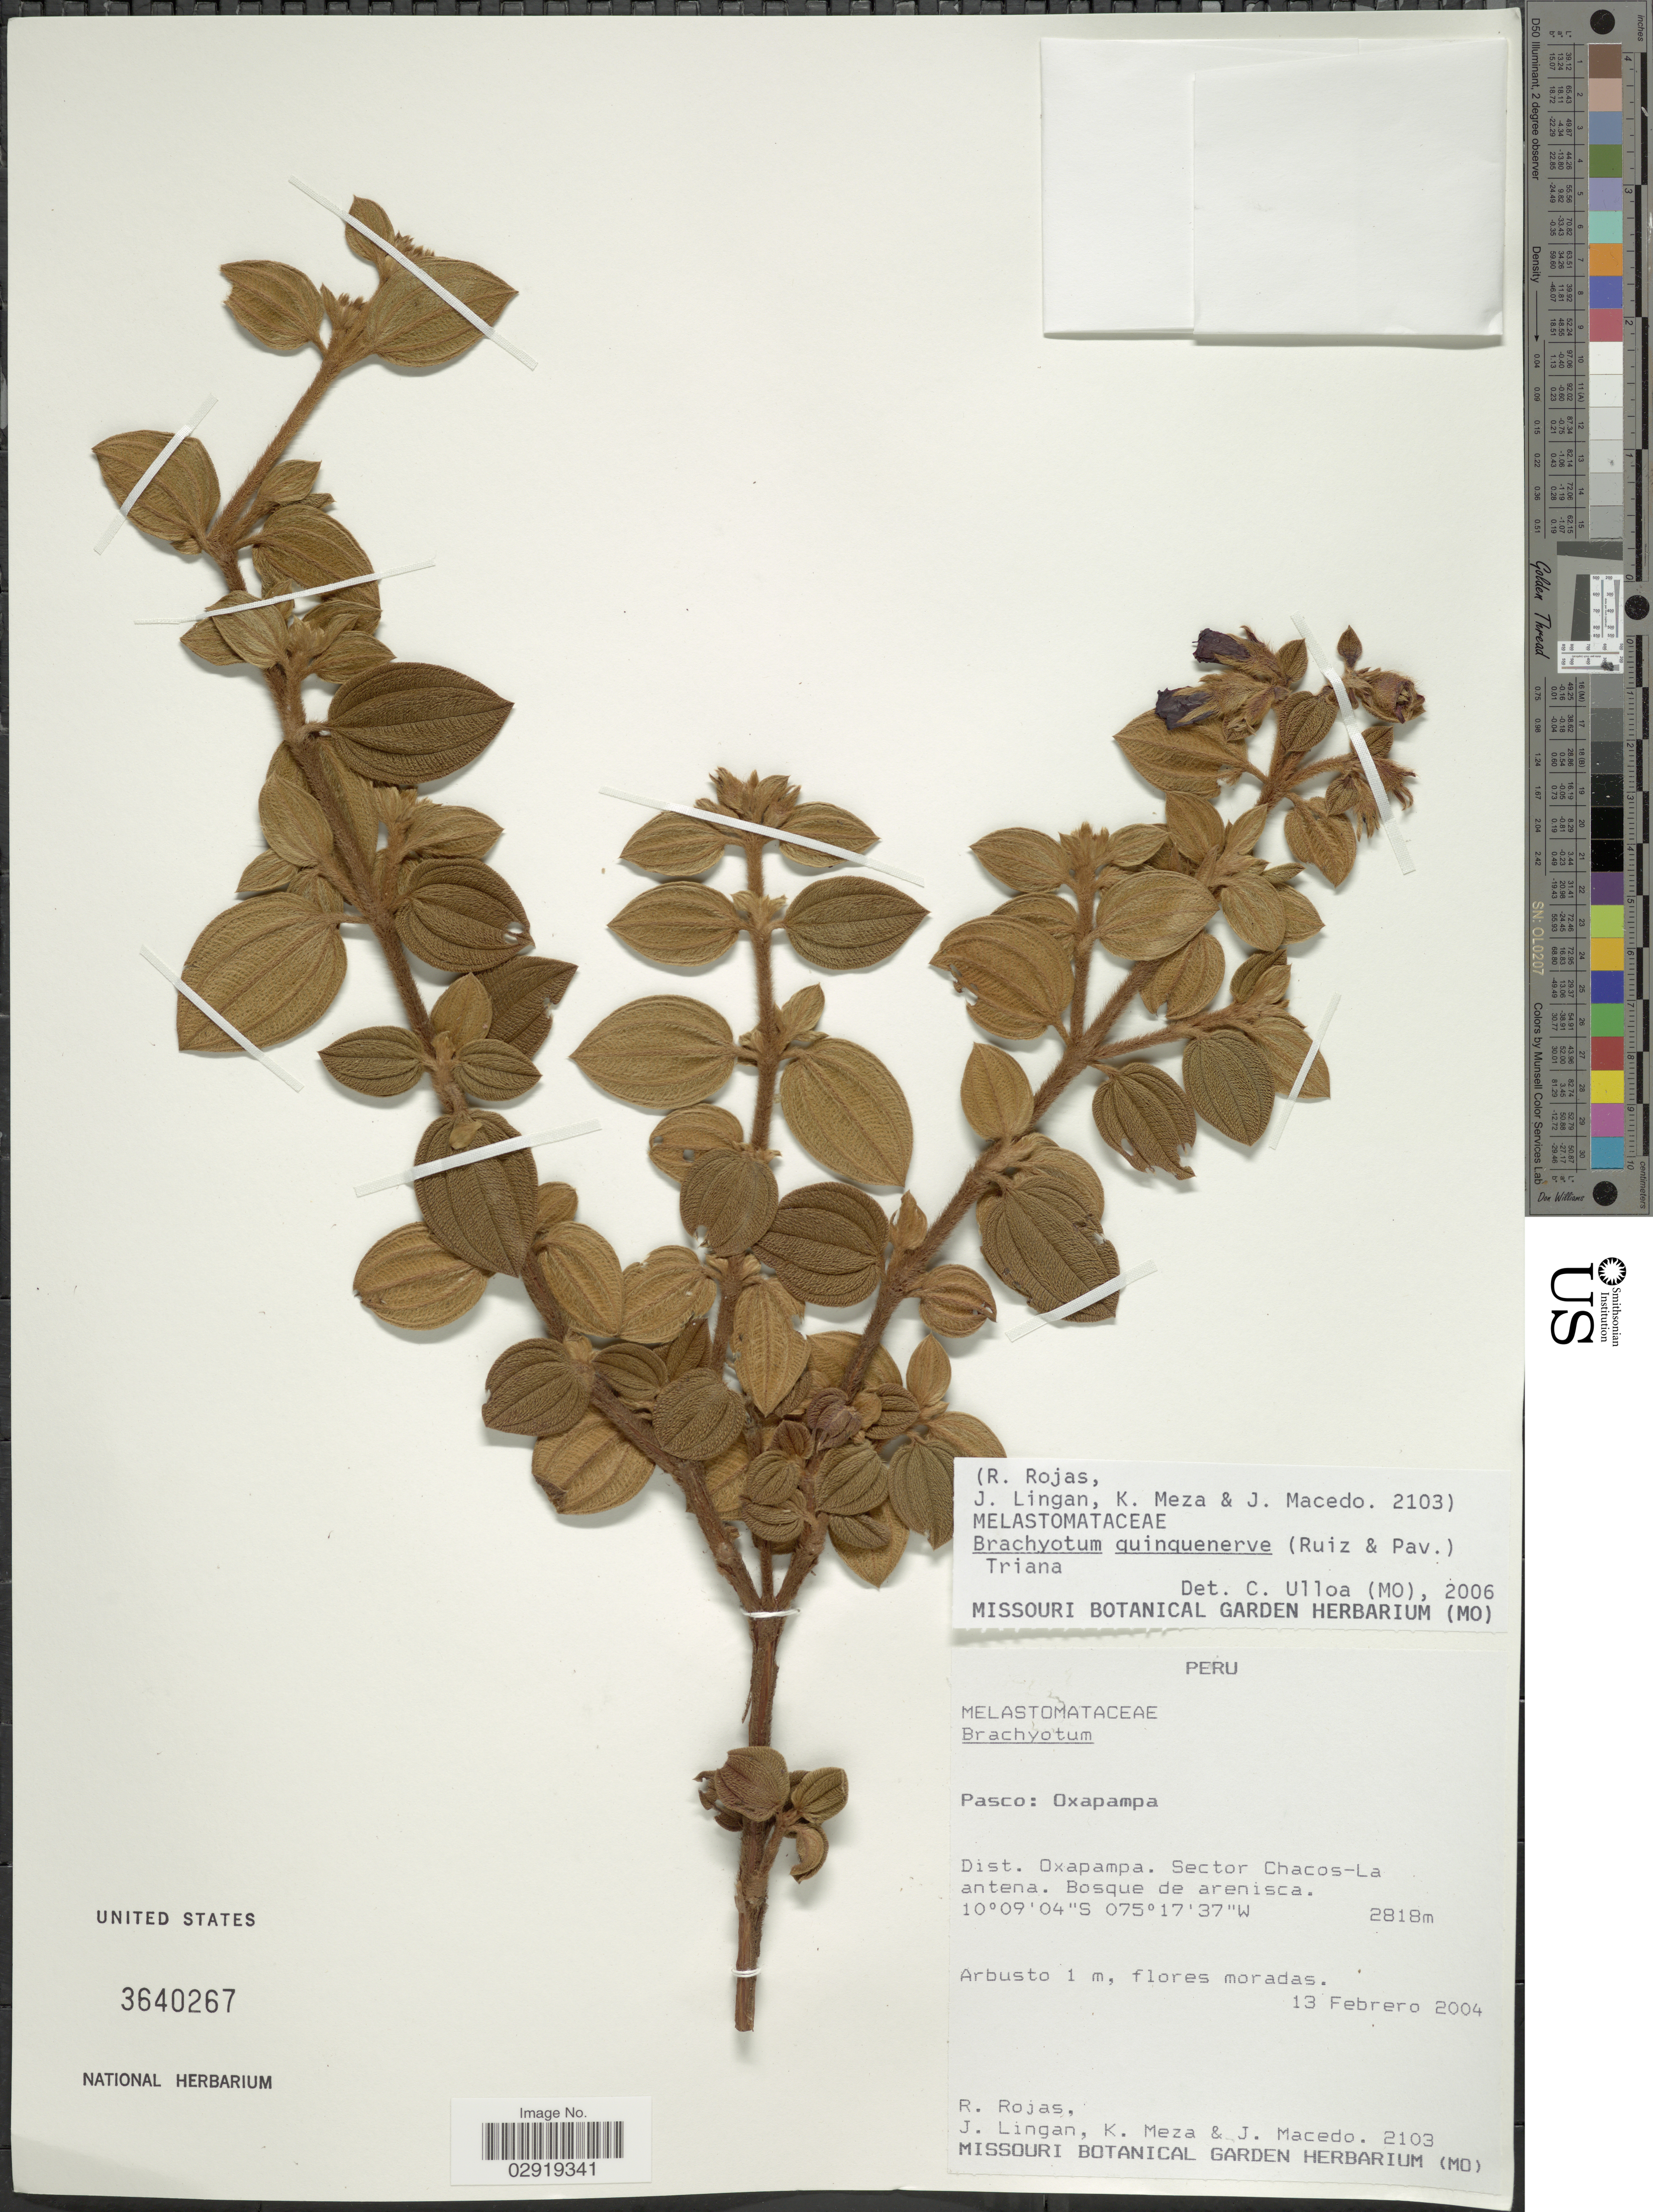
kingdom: Plantae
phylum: Tracheophyta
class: Magnoliopsida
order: Myrtales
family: Melastomataceae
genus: Brachyotum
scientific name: Brachyotum quinquenerve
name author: (Ruiz & Pav.) Triana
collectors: R. Rojas, J. Lingan, K. Meza & J. Macedo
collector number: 2103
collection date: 2004-02-13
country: Peru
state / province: Pasco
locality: Oxapampa. Dist. Oxapampa. Sector Chacos-La antena.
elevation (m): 2818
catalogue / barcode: US 3640267